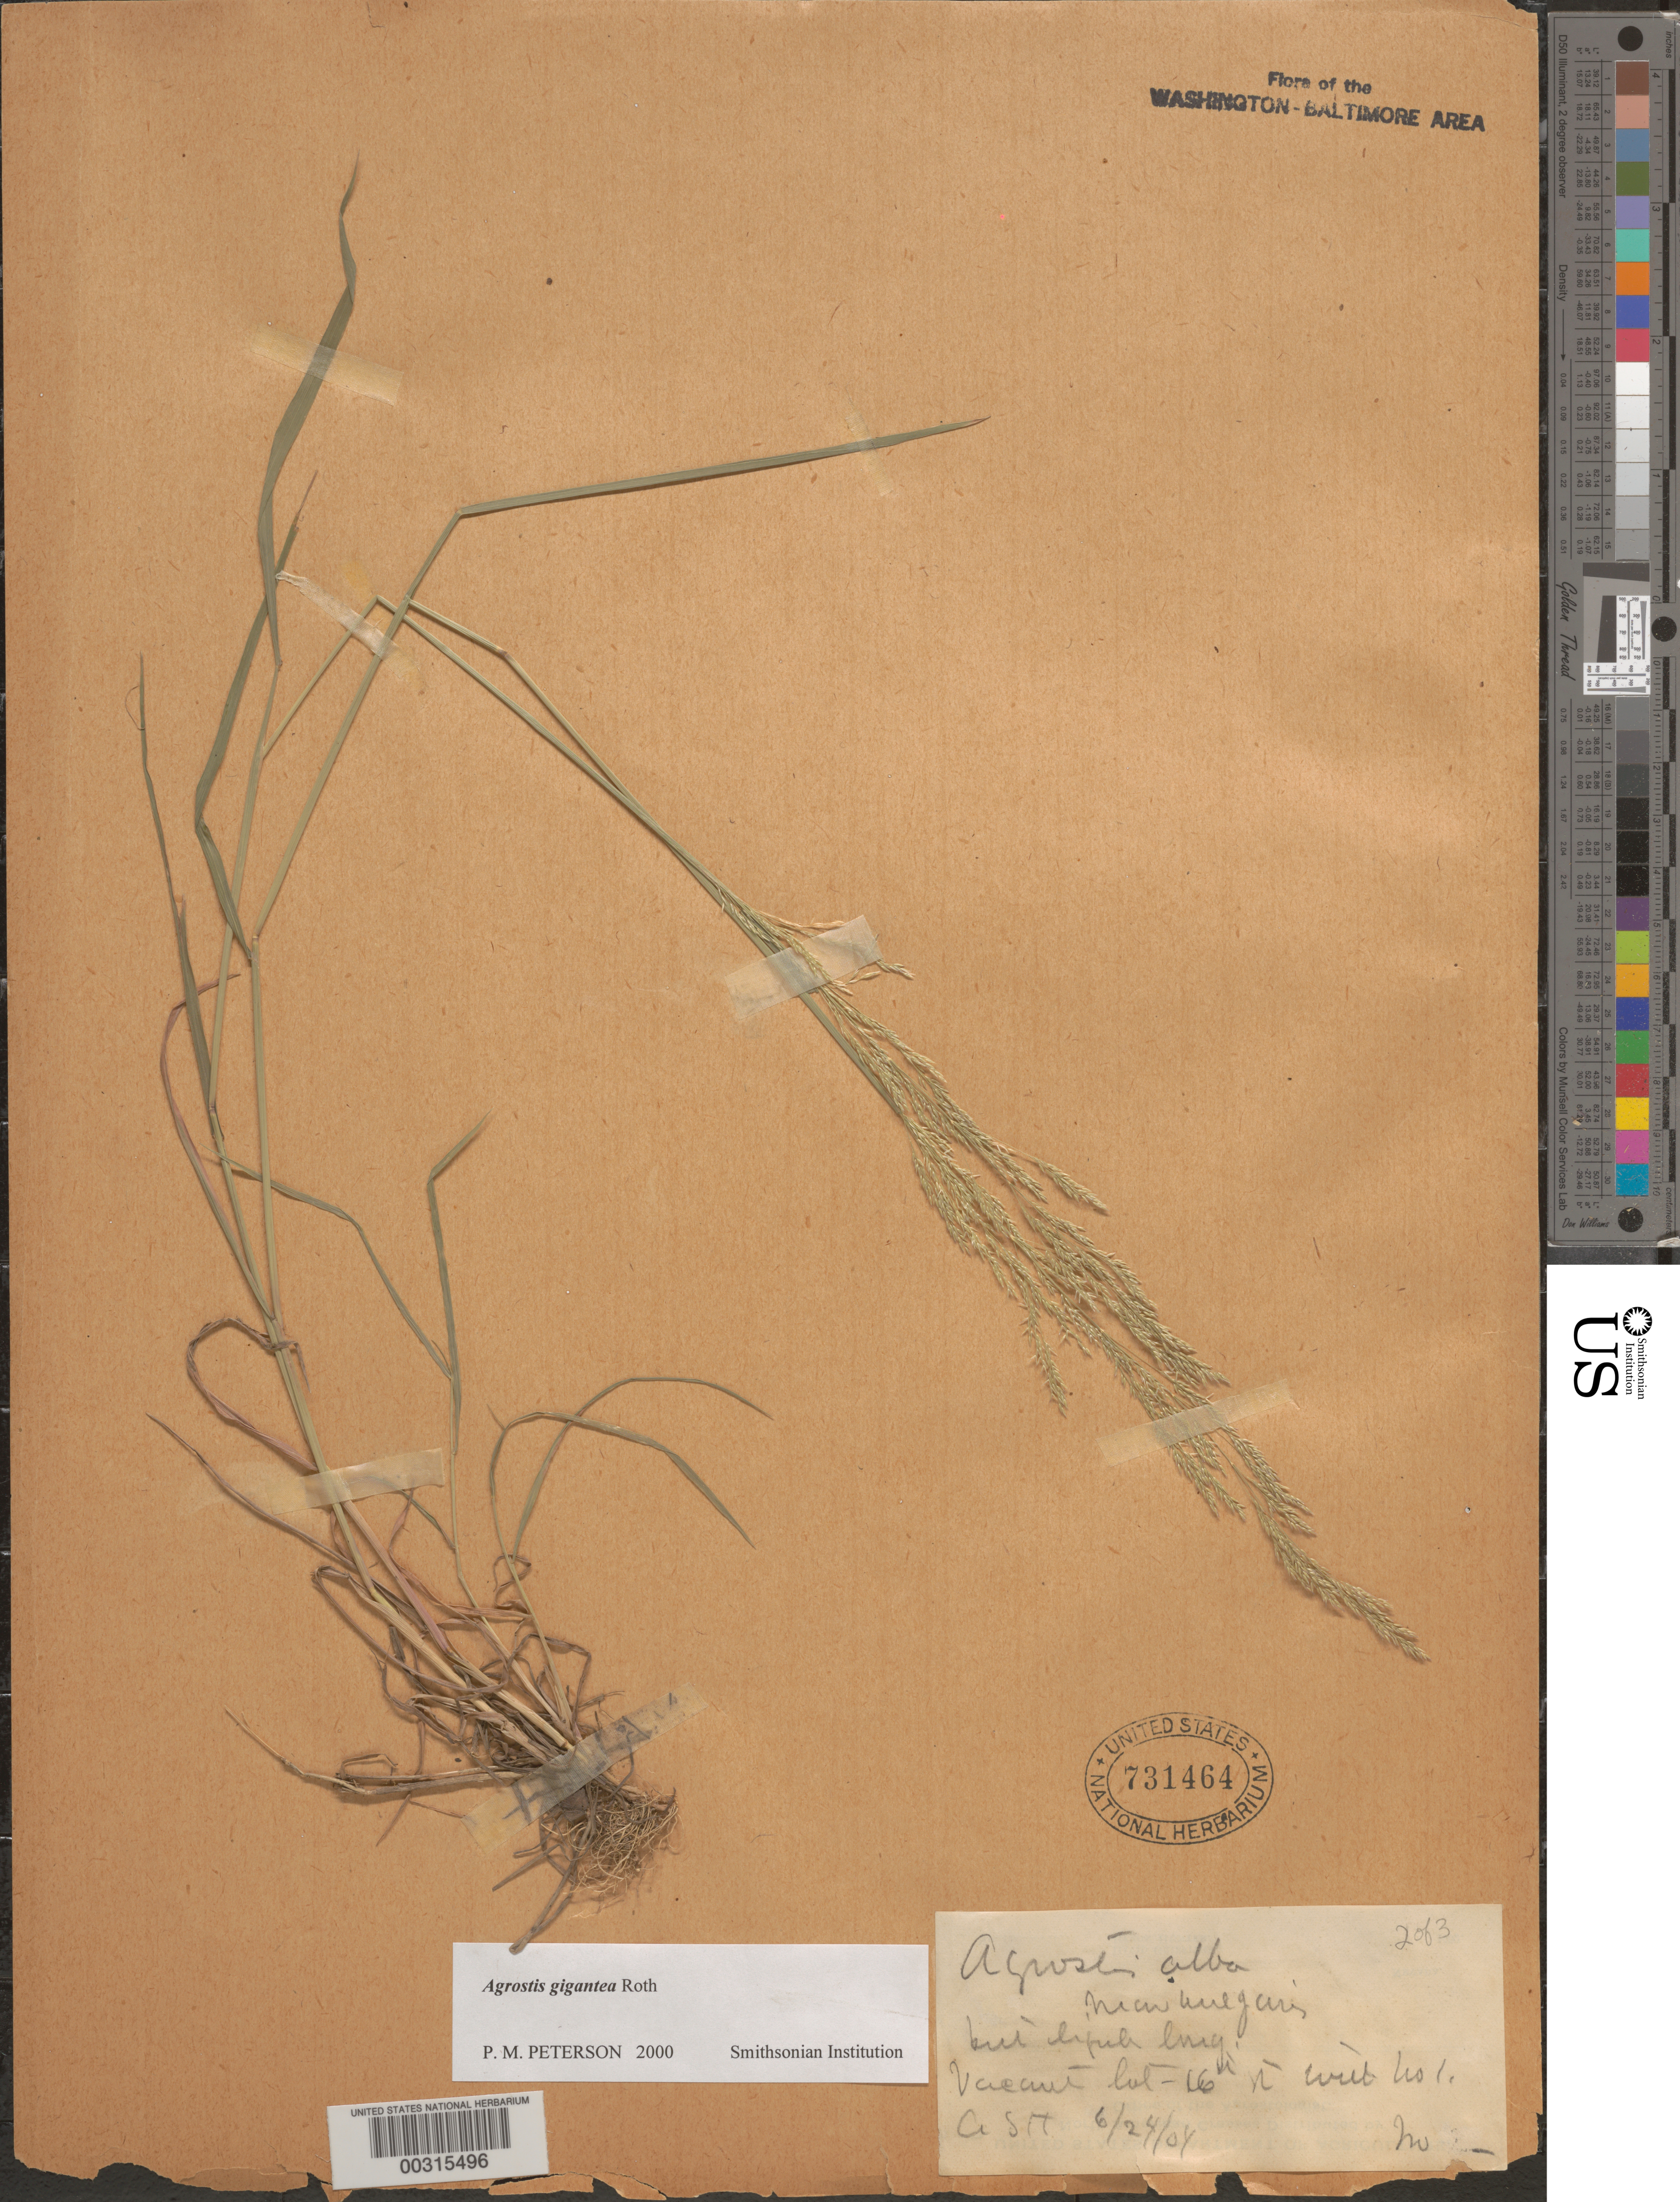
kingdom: Plantae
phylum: Tracheophyta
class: Liliopsida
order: Poales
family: Poaceae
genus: Agrostis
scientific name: Agrostis gigantea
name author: Roth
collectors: A. S. Hitchcock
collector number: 2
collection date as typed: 24 Jun 1904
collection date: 1904-06-24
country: United States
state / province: District of Columbia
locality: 16th St. Rock Creek Park and Vicinity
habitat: Vacant lot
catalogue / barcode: US 731464